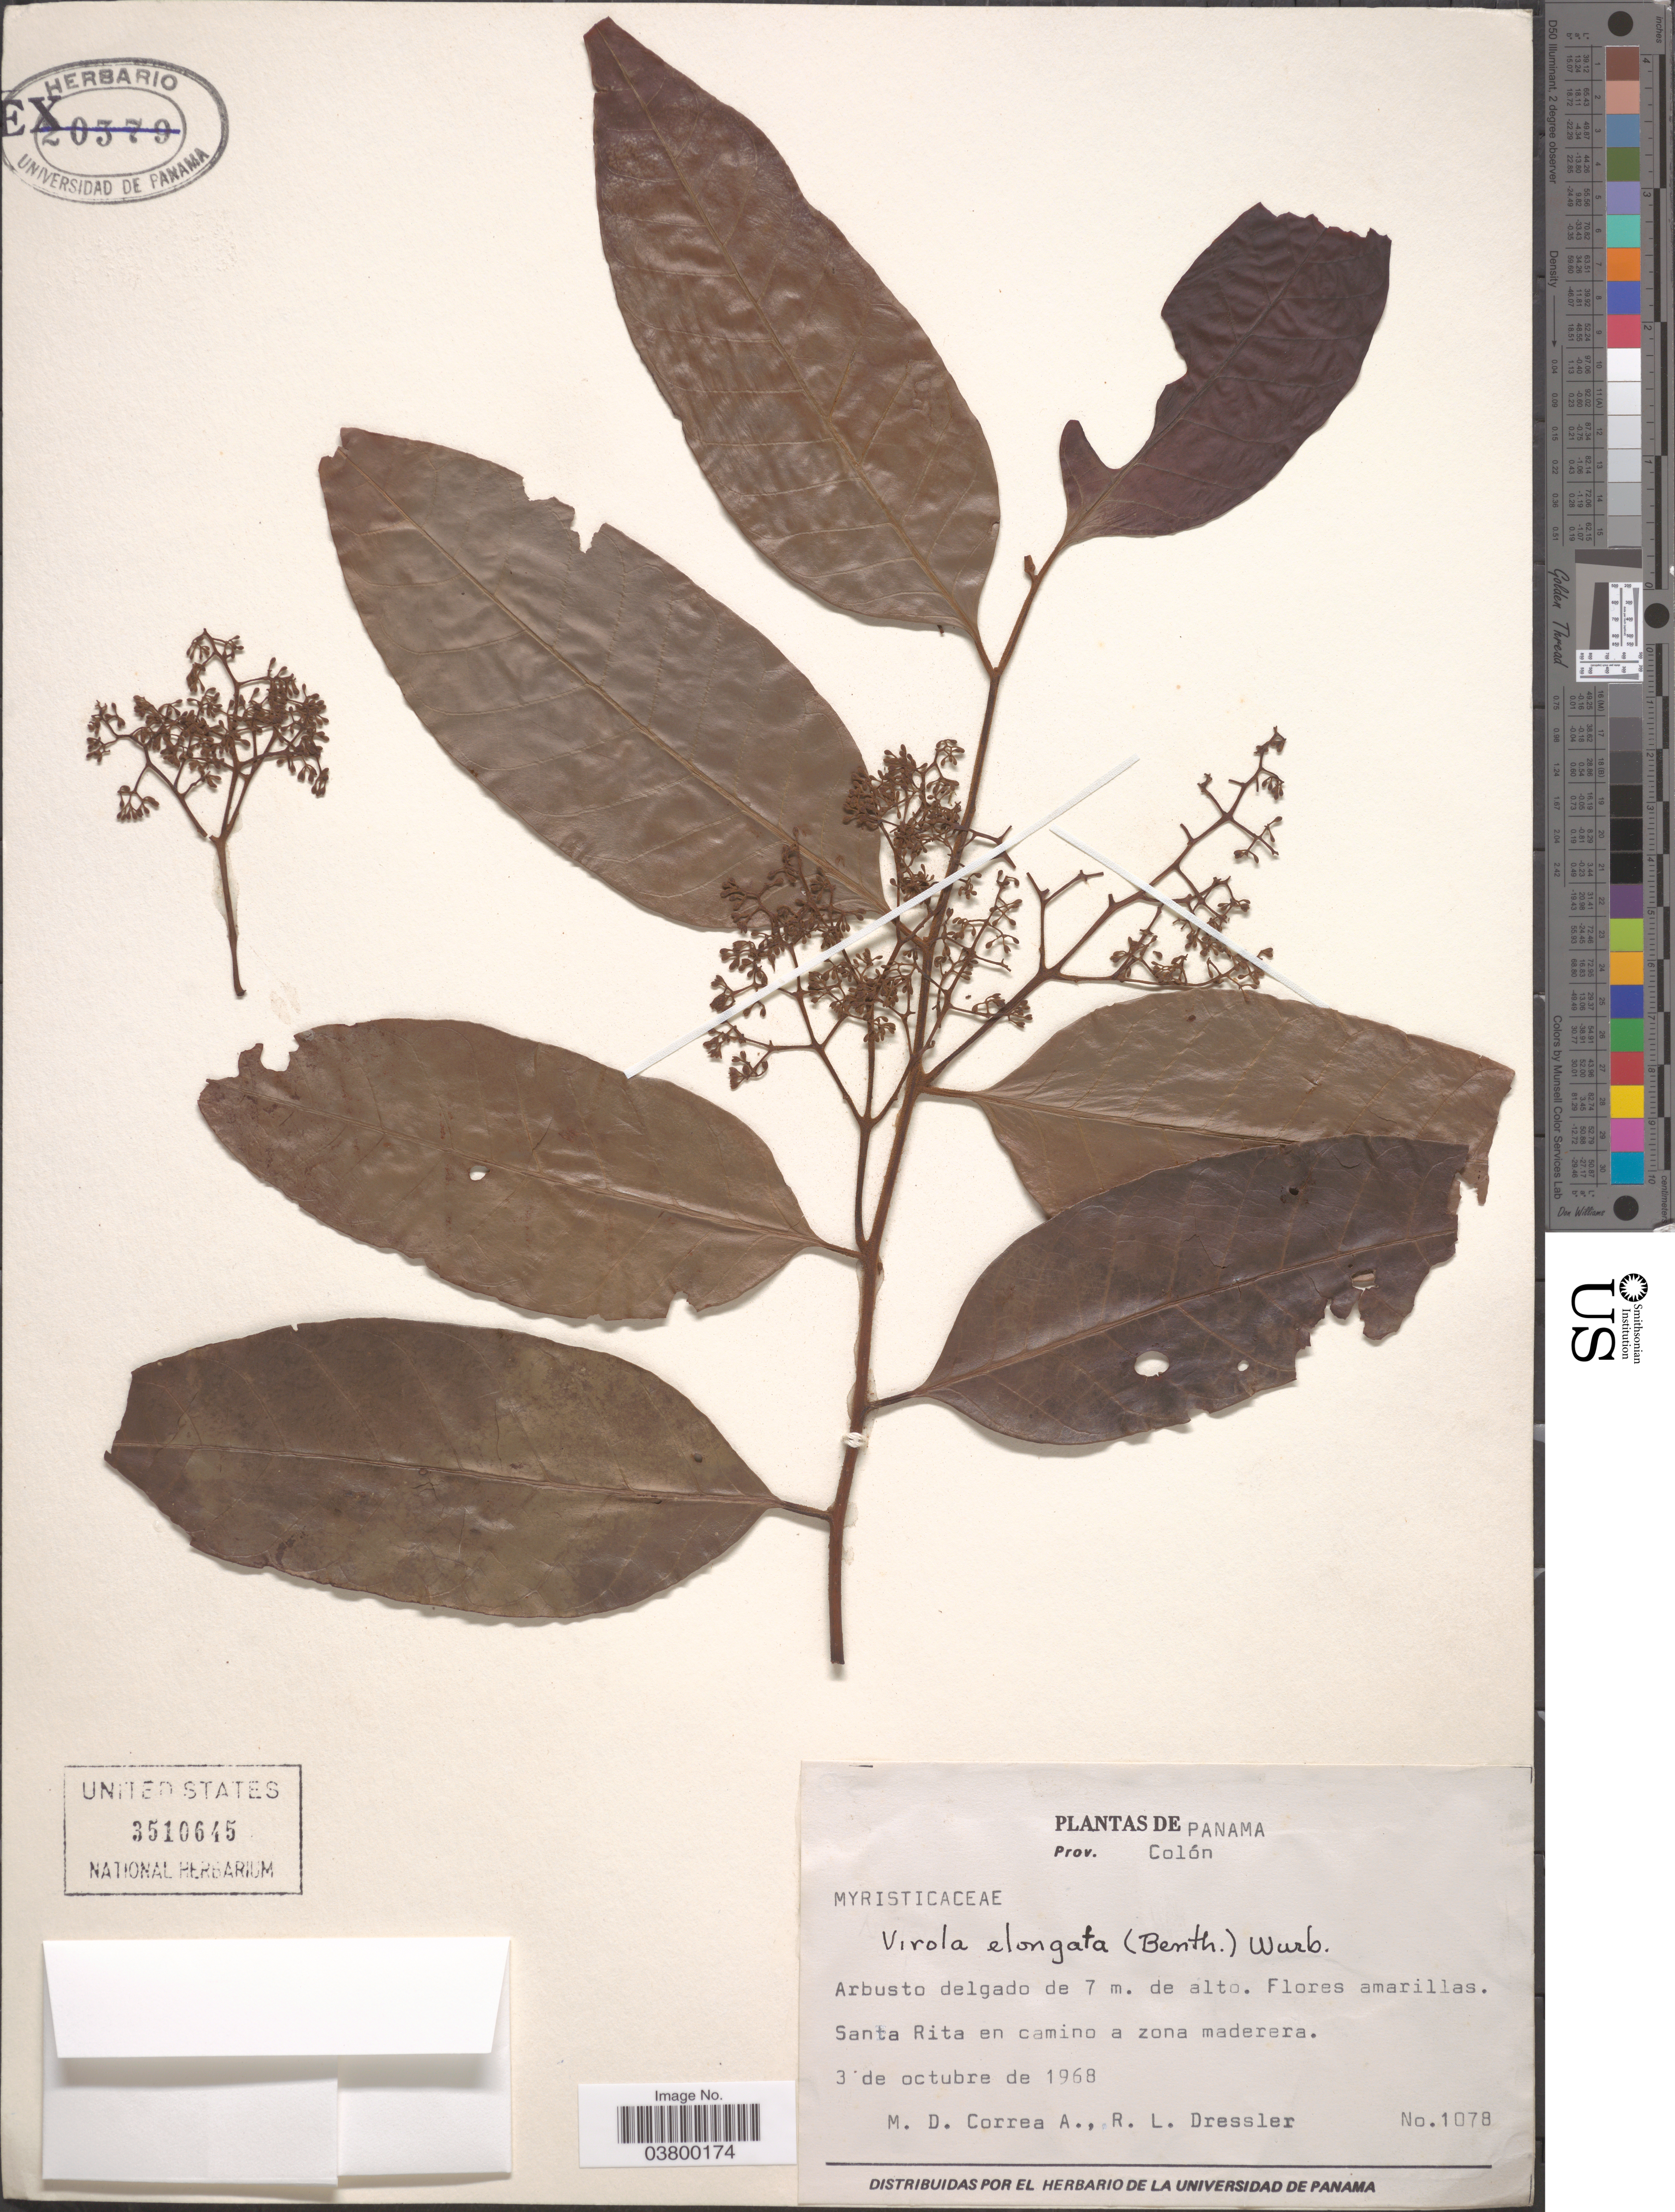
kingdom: Plantae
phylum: Tracheophyta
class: Magnoliopsida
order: Magnoliales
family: Myristicaceae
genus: Virola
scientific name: Virola elongata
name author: (Benth.) Warb.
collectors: M. D. Corrêa-A. & R. Dressler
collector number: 1078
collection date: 1968-10-03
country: Panama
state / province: Colón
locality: Santa Rita en camino a zona maderera.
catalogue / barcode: US 3510645